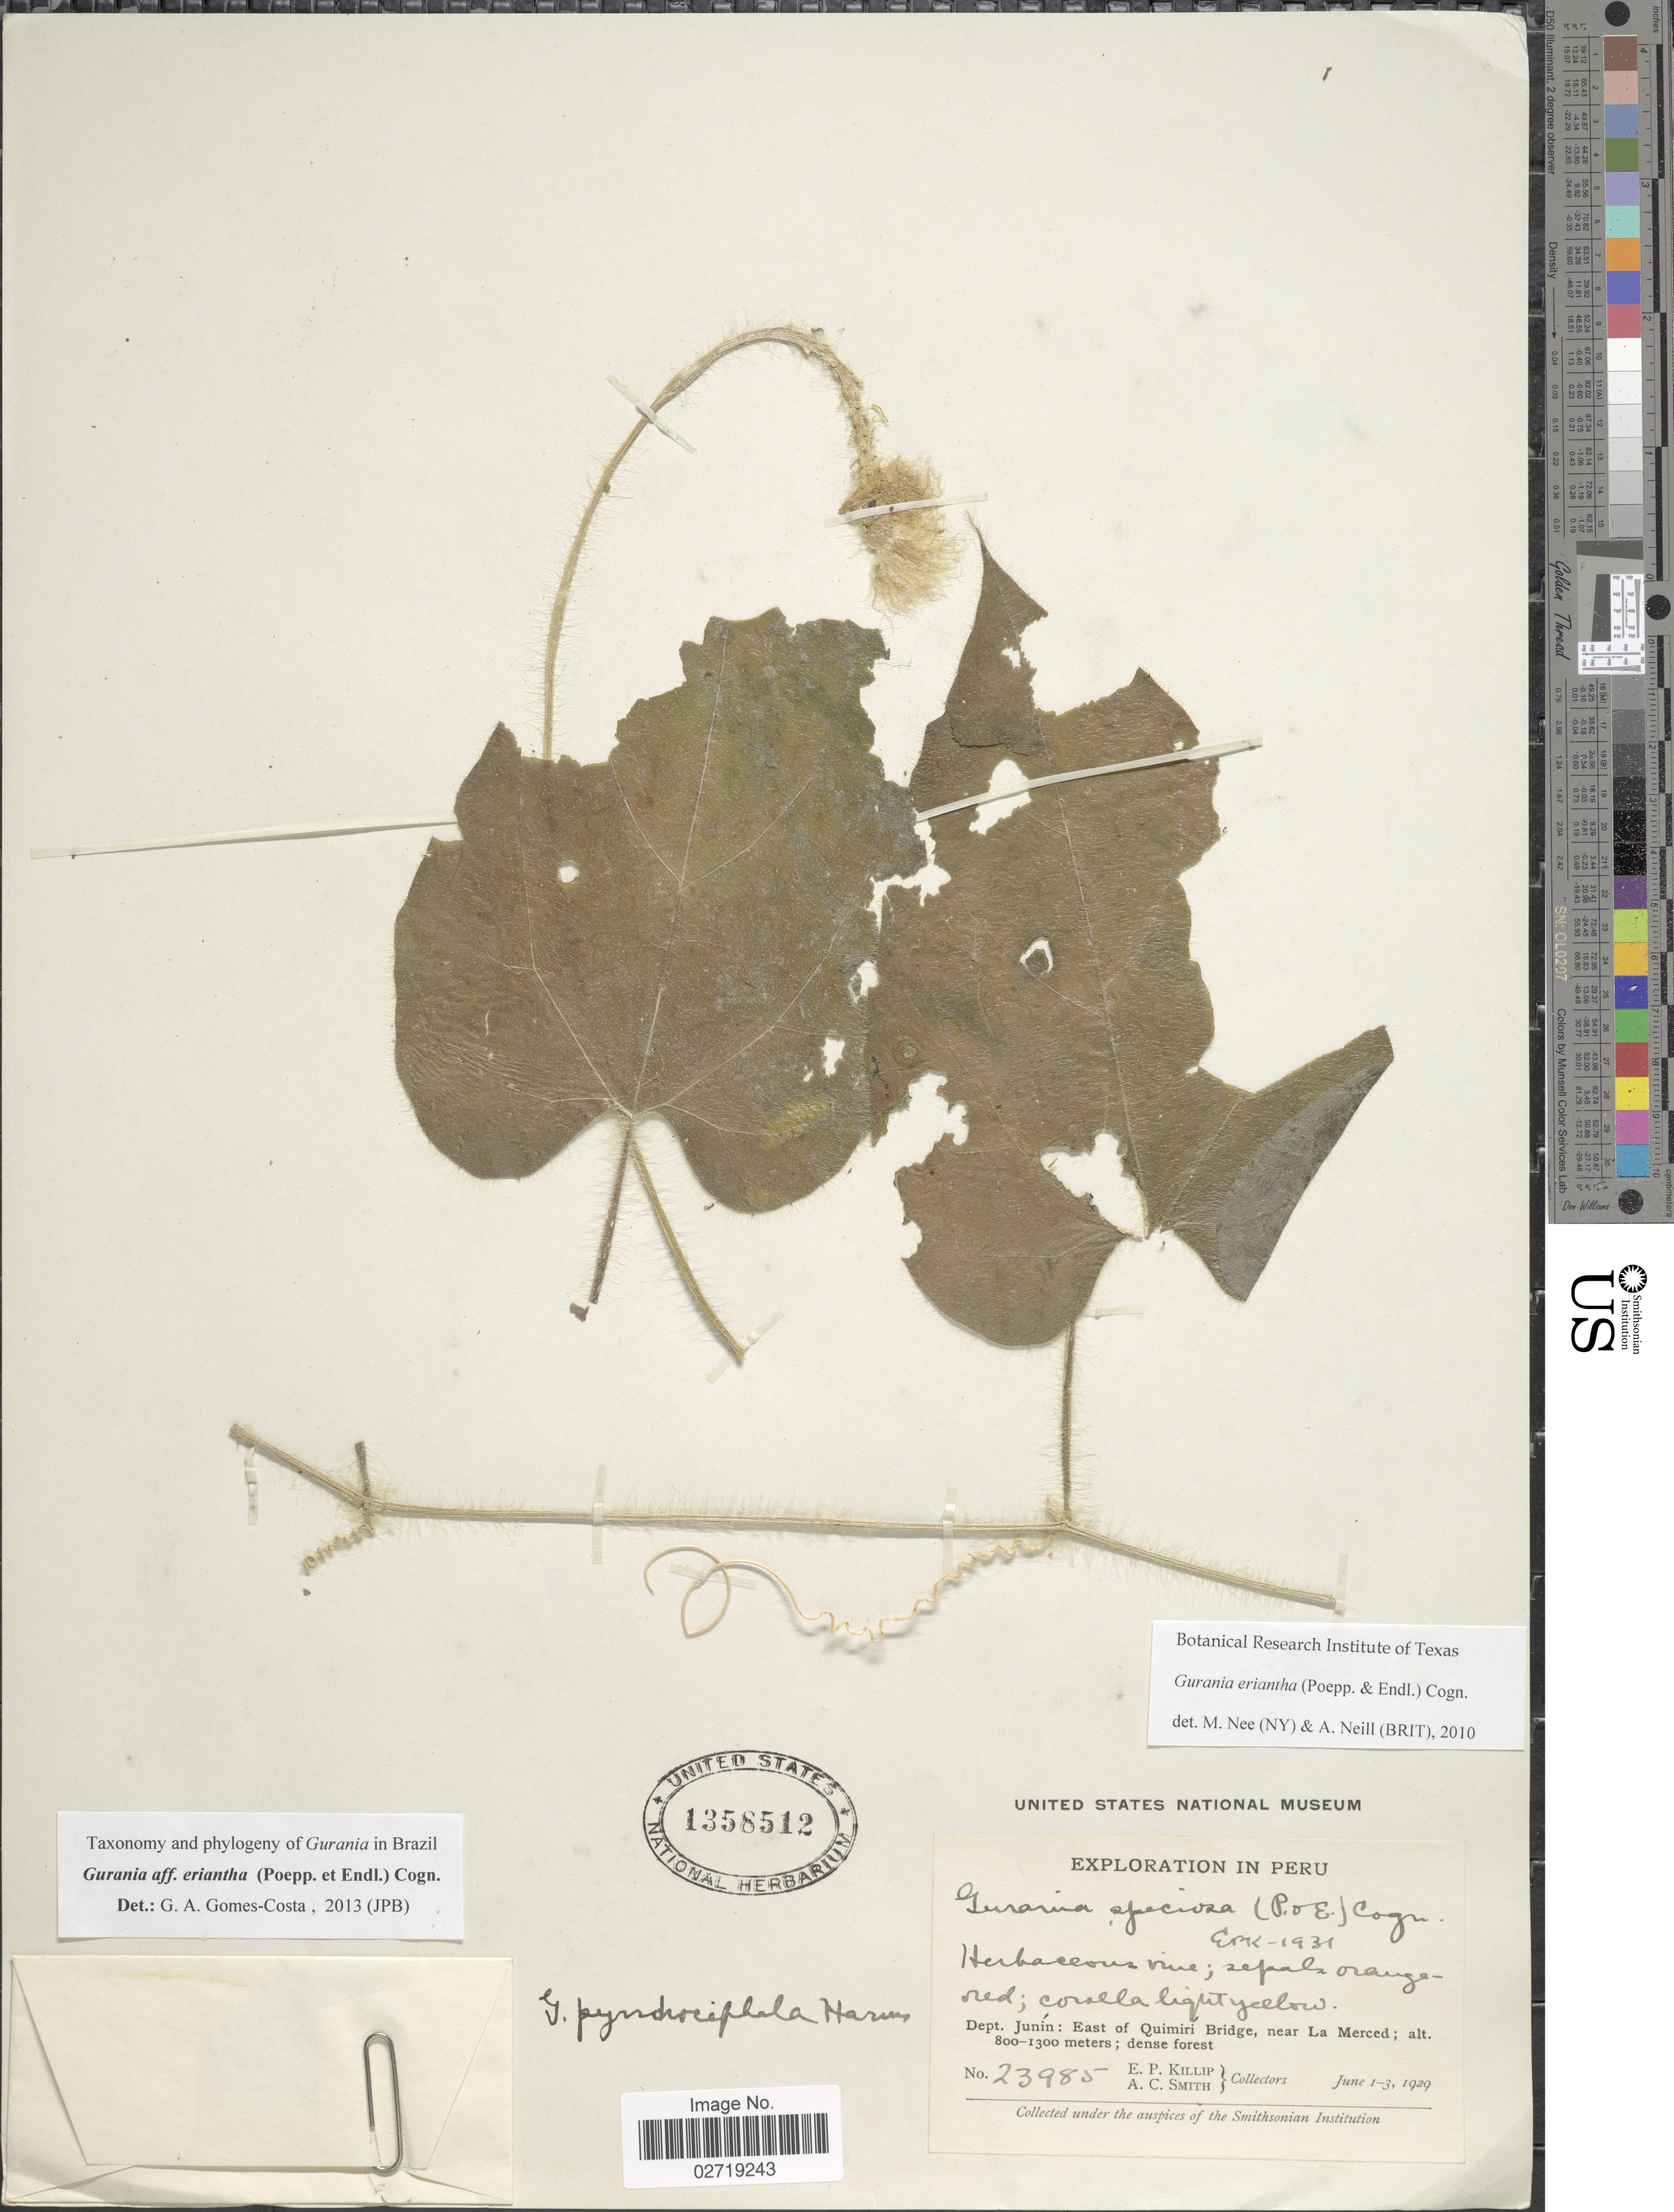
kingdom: Plantae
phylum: Tracheophyta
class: Magnoliopsida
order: Cucurbitales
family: Cucurbitaceae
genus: Gurania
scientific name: Gurania eriantha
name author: (Poepp. & Endl.) Cogn.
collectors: E. P. Killip & A. C. Smith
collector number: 23985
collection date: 1929-06-01/1929-06-03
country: Peru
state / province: Junín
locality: East of Quimiri Bridge, near La Merced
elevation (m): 800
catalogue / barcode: US 1358512